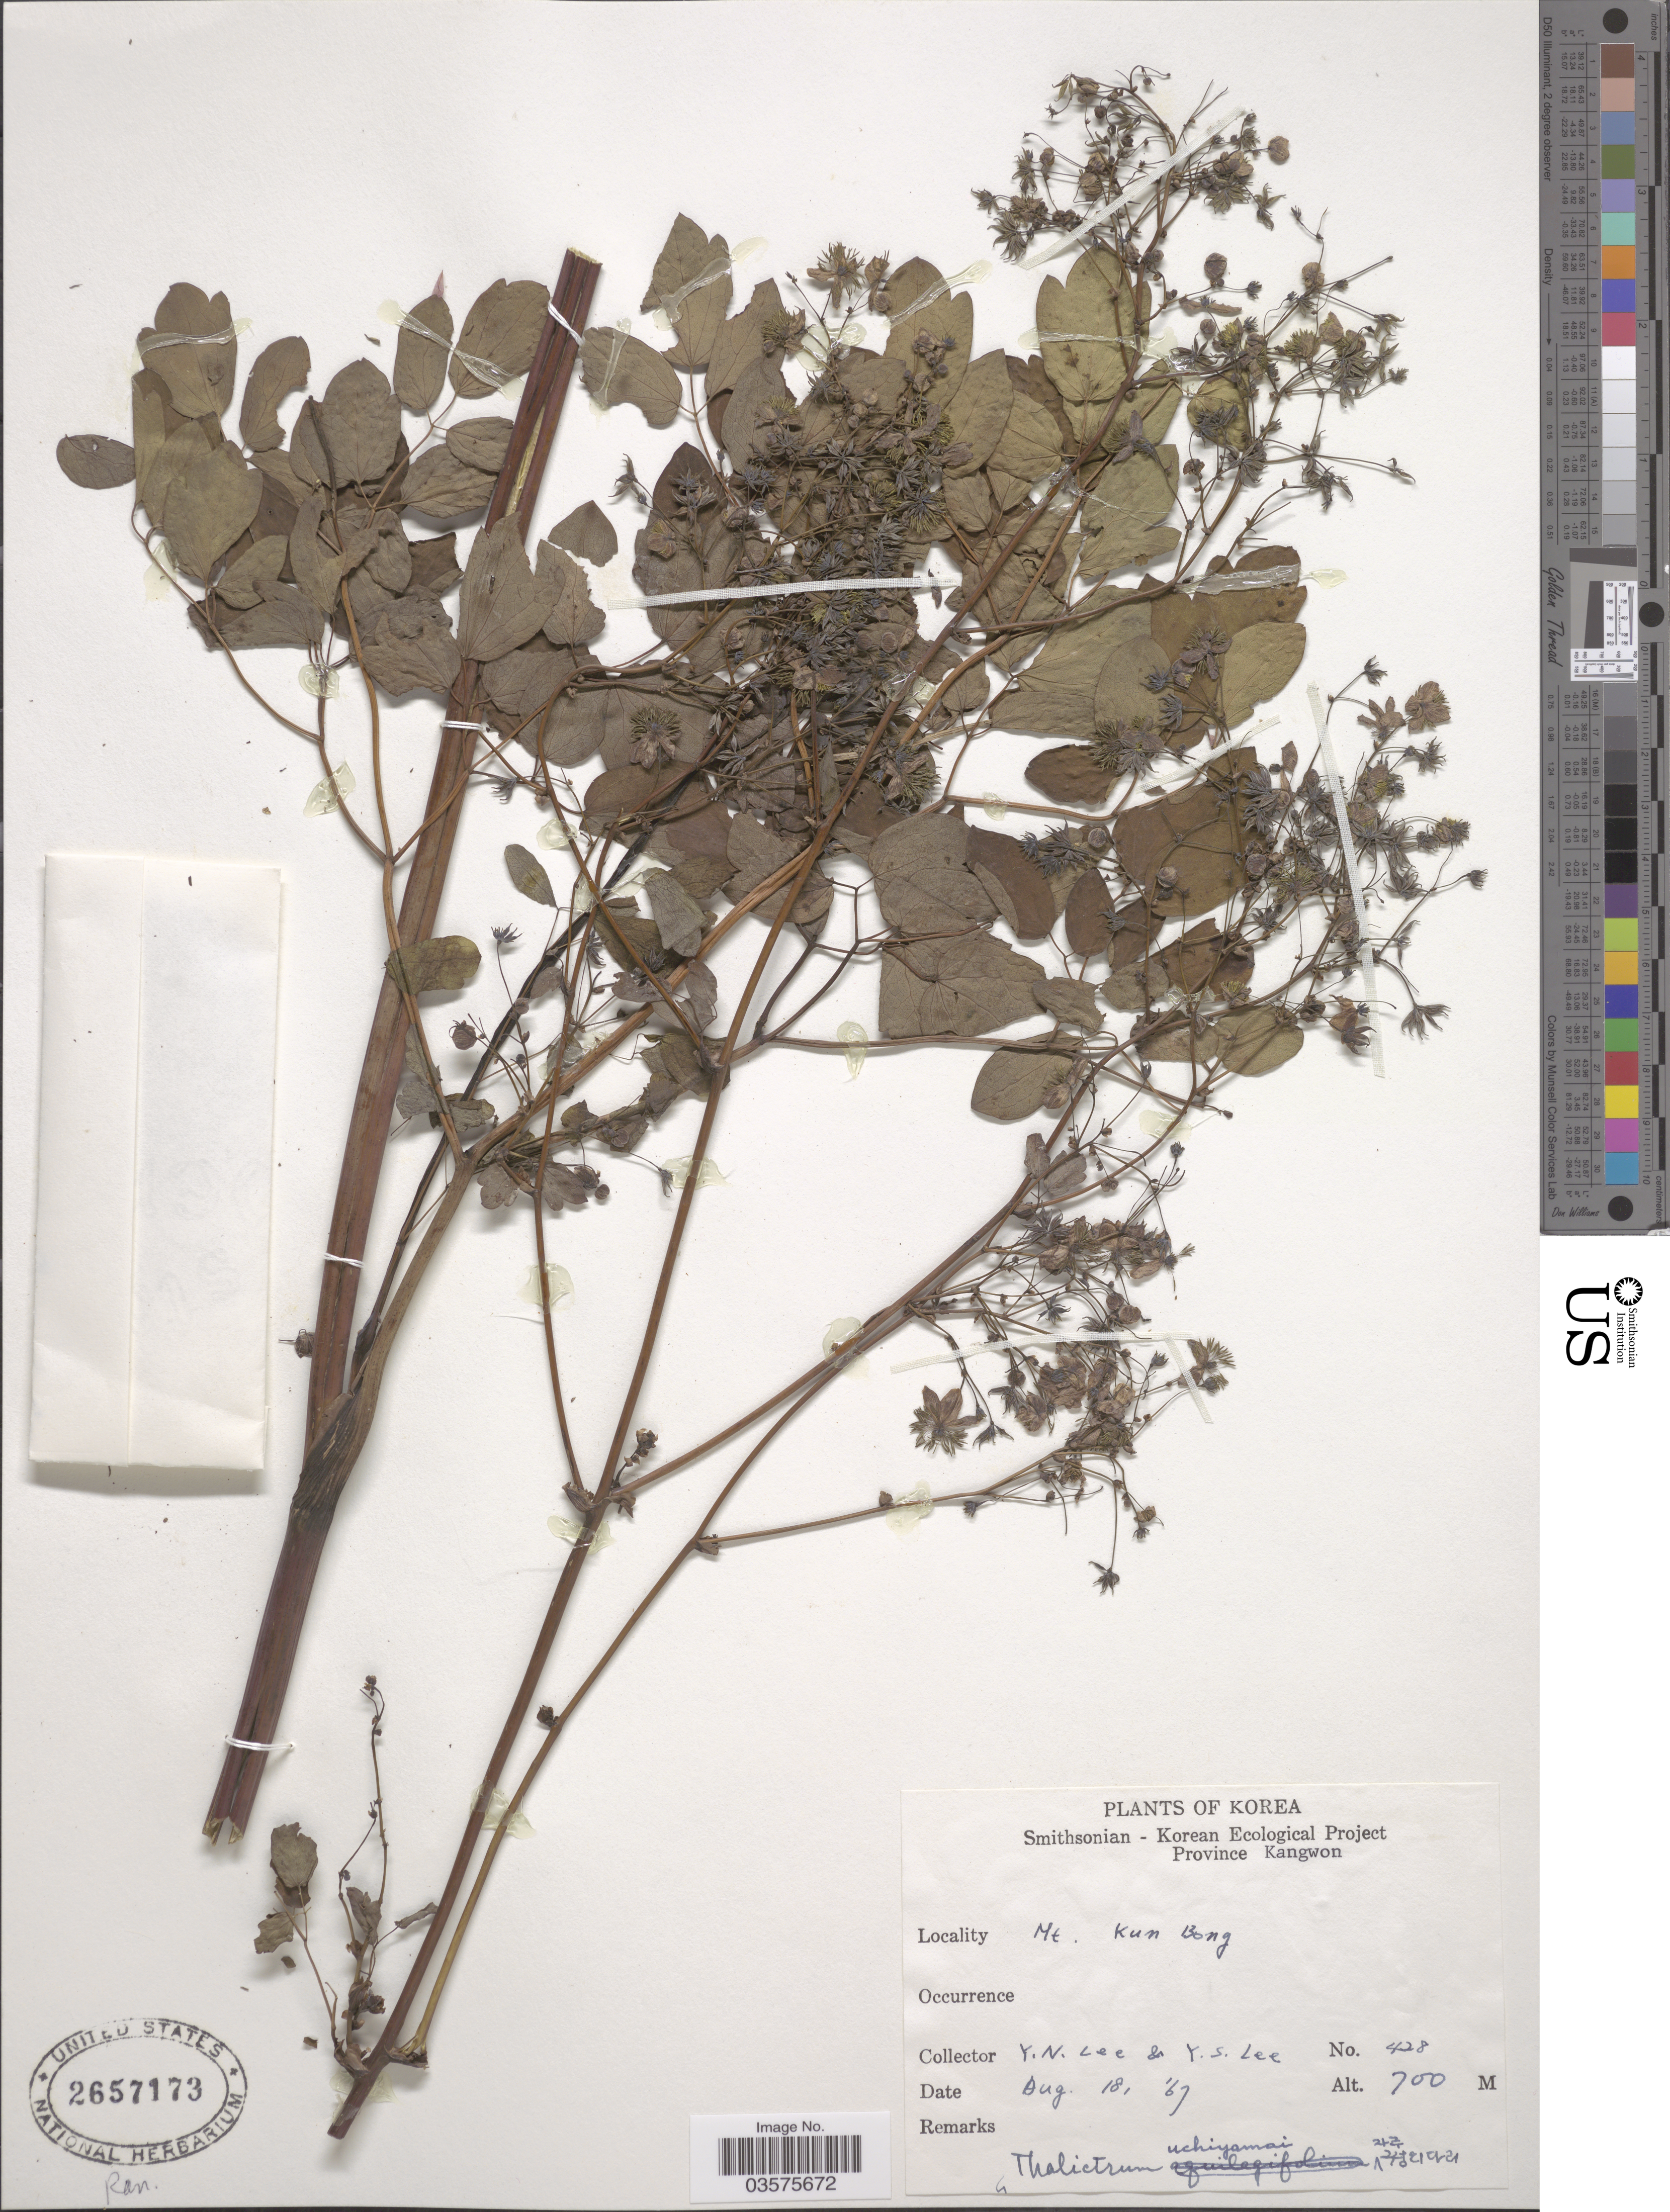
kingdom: Plantae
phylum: Tracheophyta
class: Magnoliopsida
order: Ranunculales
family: Ranunculaceae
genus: Thalictrum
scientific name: Thalictrum uchiyamae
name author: Nakai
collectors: Y. N. Lee & Y. S. Lee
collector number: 428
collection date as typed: Transcribed d/m/y: 18/8/67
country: North Korea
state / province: Kangwon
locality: Province Kangwon. Mt. Kun Bong.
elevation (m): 700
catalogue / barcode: US 2657173